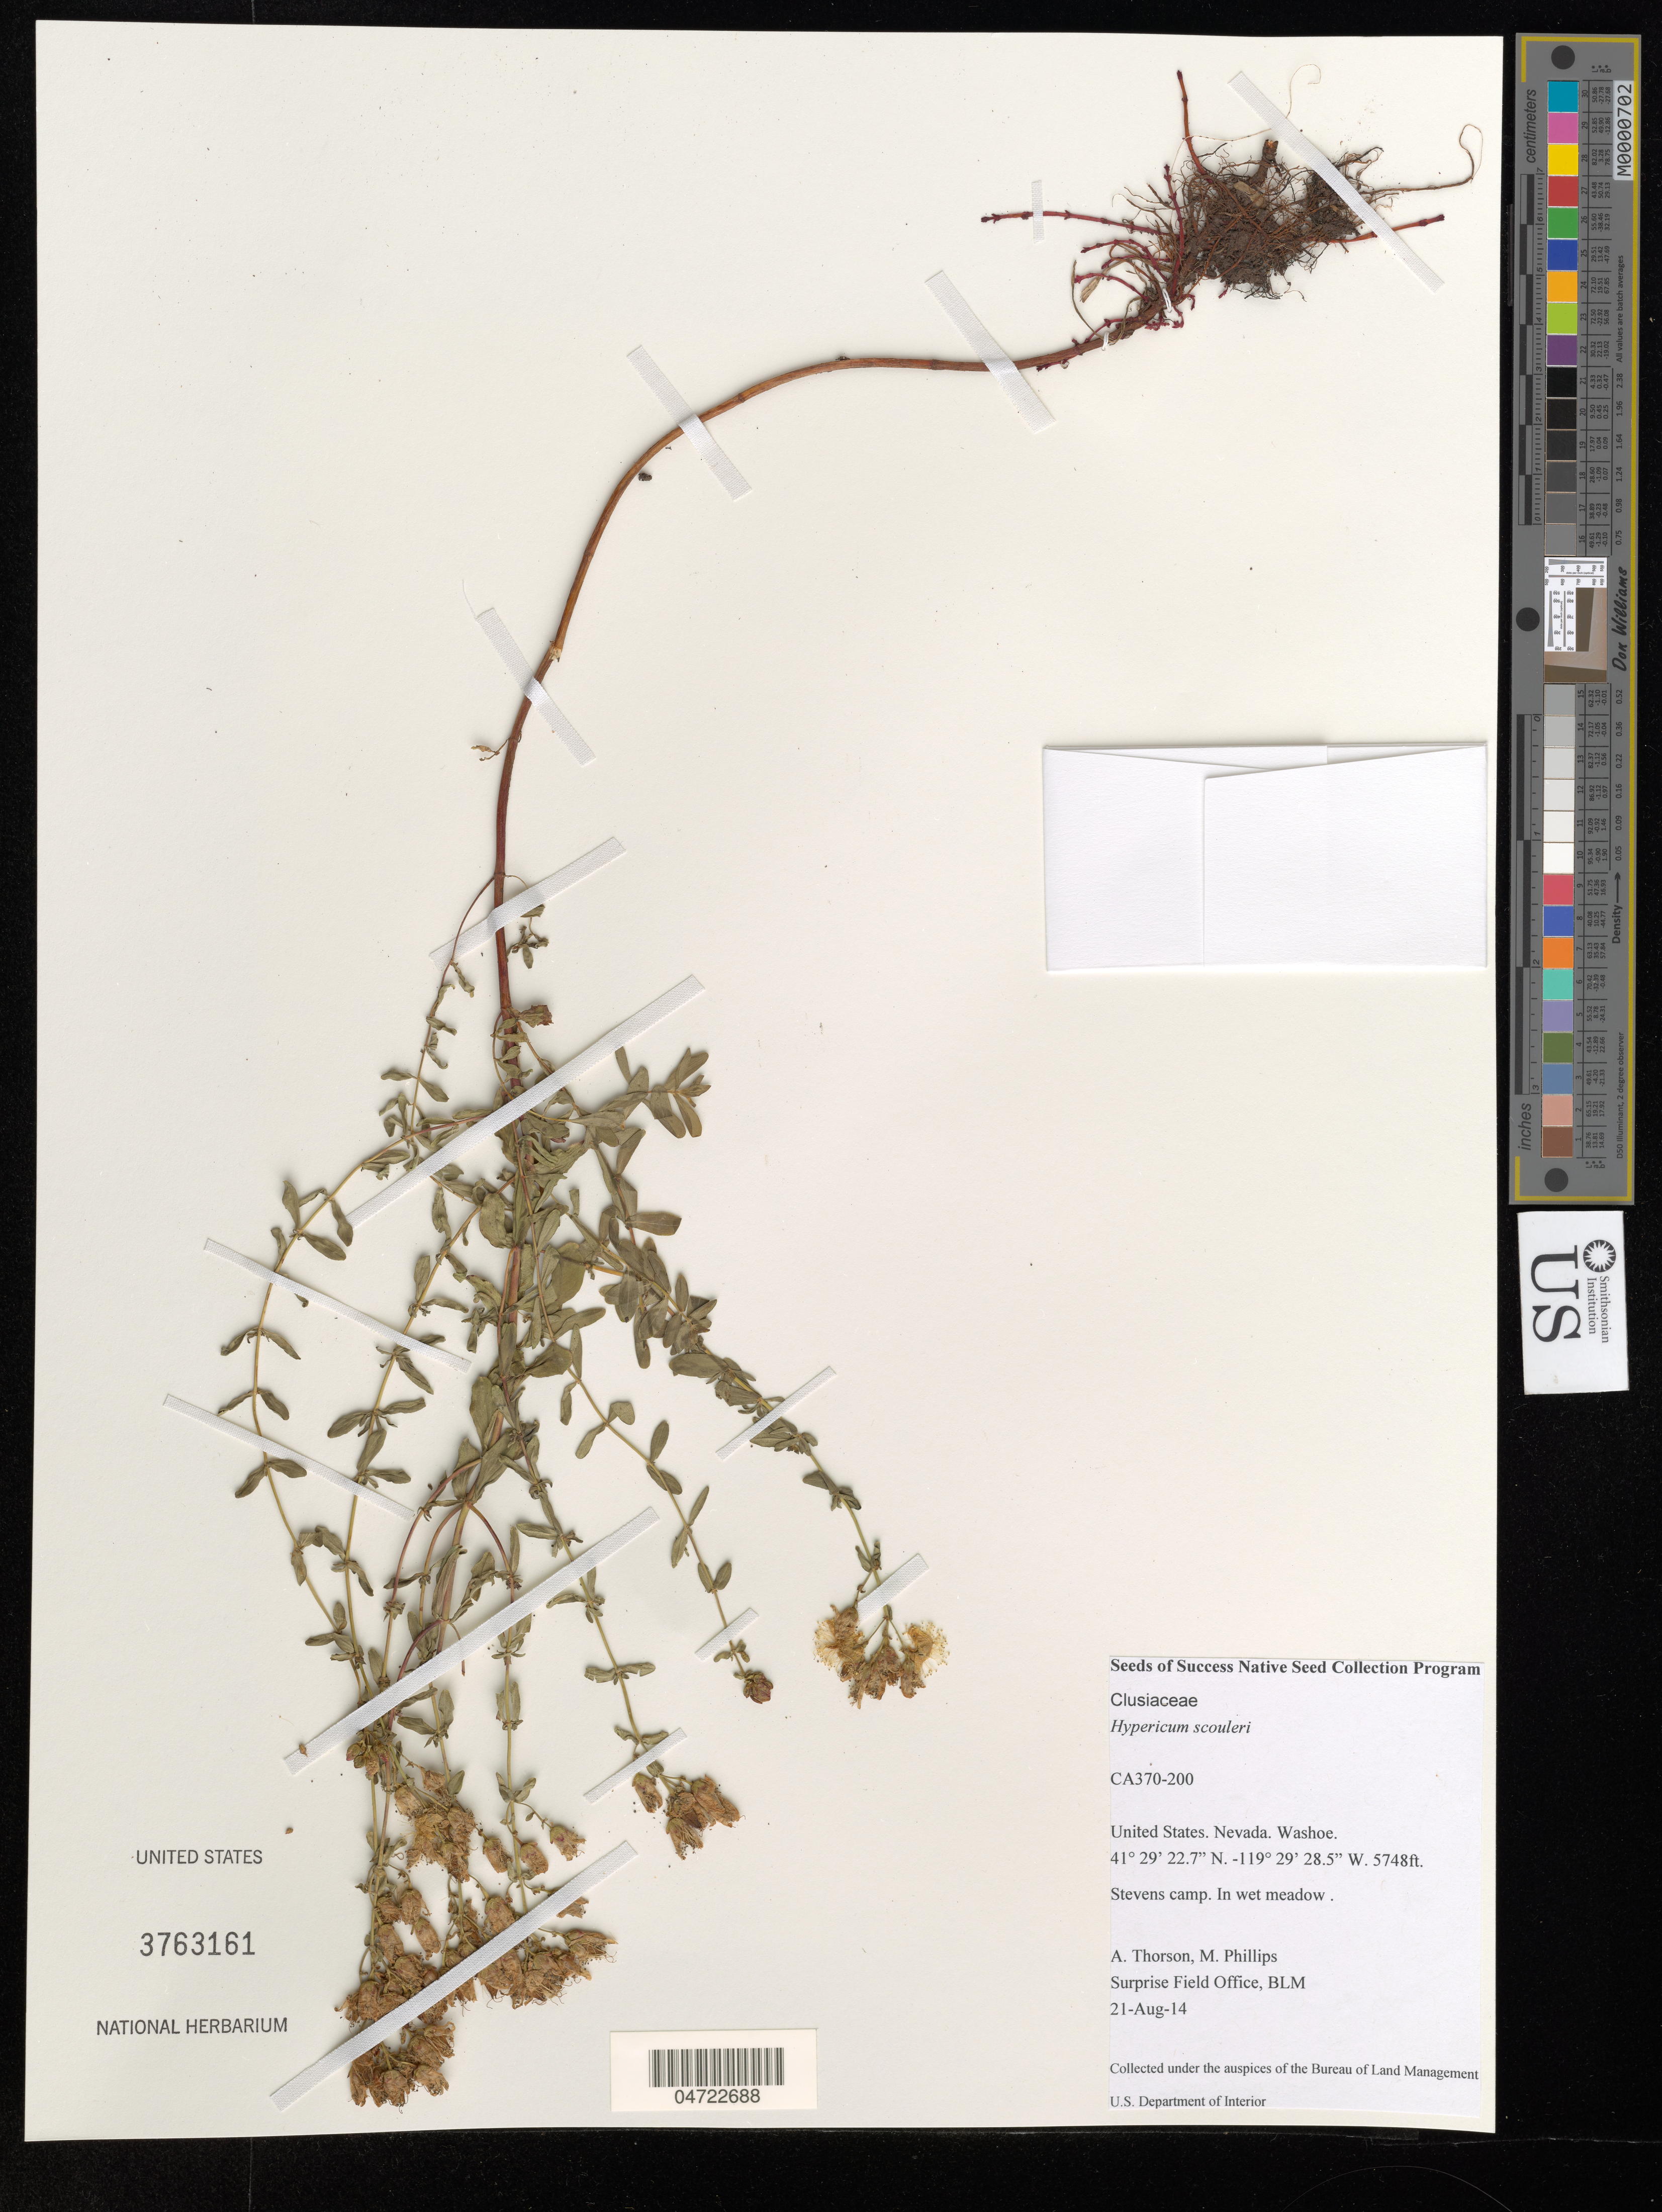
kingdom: Plantae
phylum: Tracheophyta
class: Magnoliopsida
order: Malpighiales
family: Hypericaceae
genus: Hypericum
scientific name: Hypericum scouleri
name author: Hook.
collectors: A. Thorson & M. Phillips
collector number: CA370-200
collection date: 2014-08-21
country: United States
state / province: Nevada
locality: Washoe. Stevens camp.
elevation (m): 1752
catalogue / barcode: US 3763161